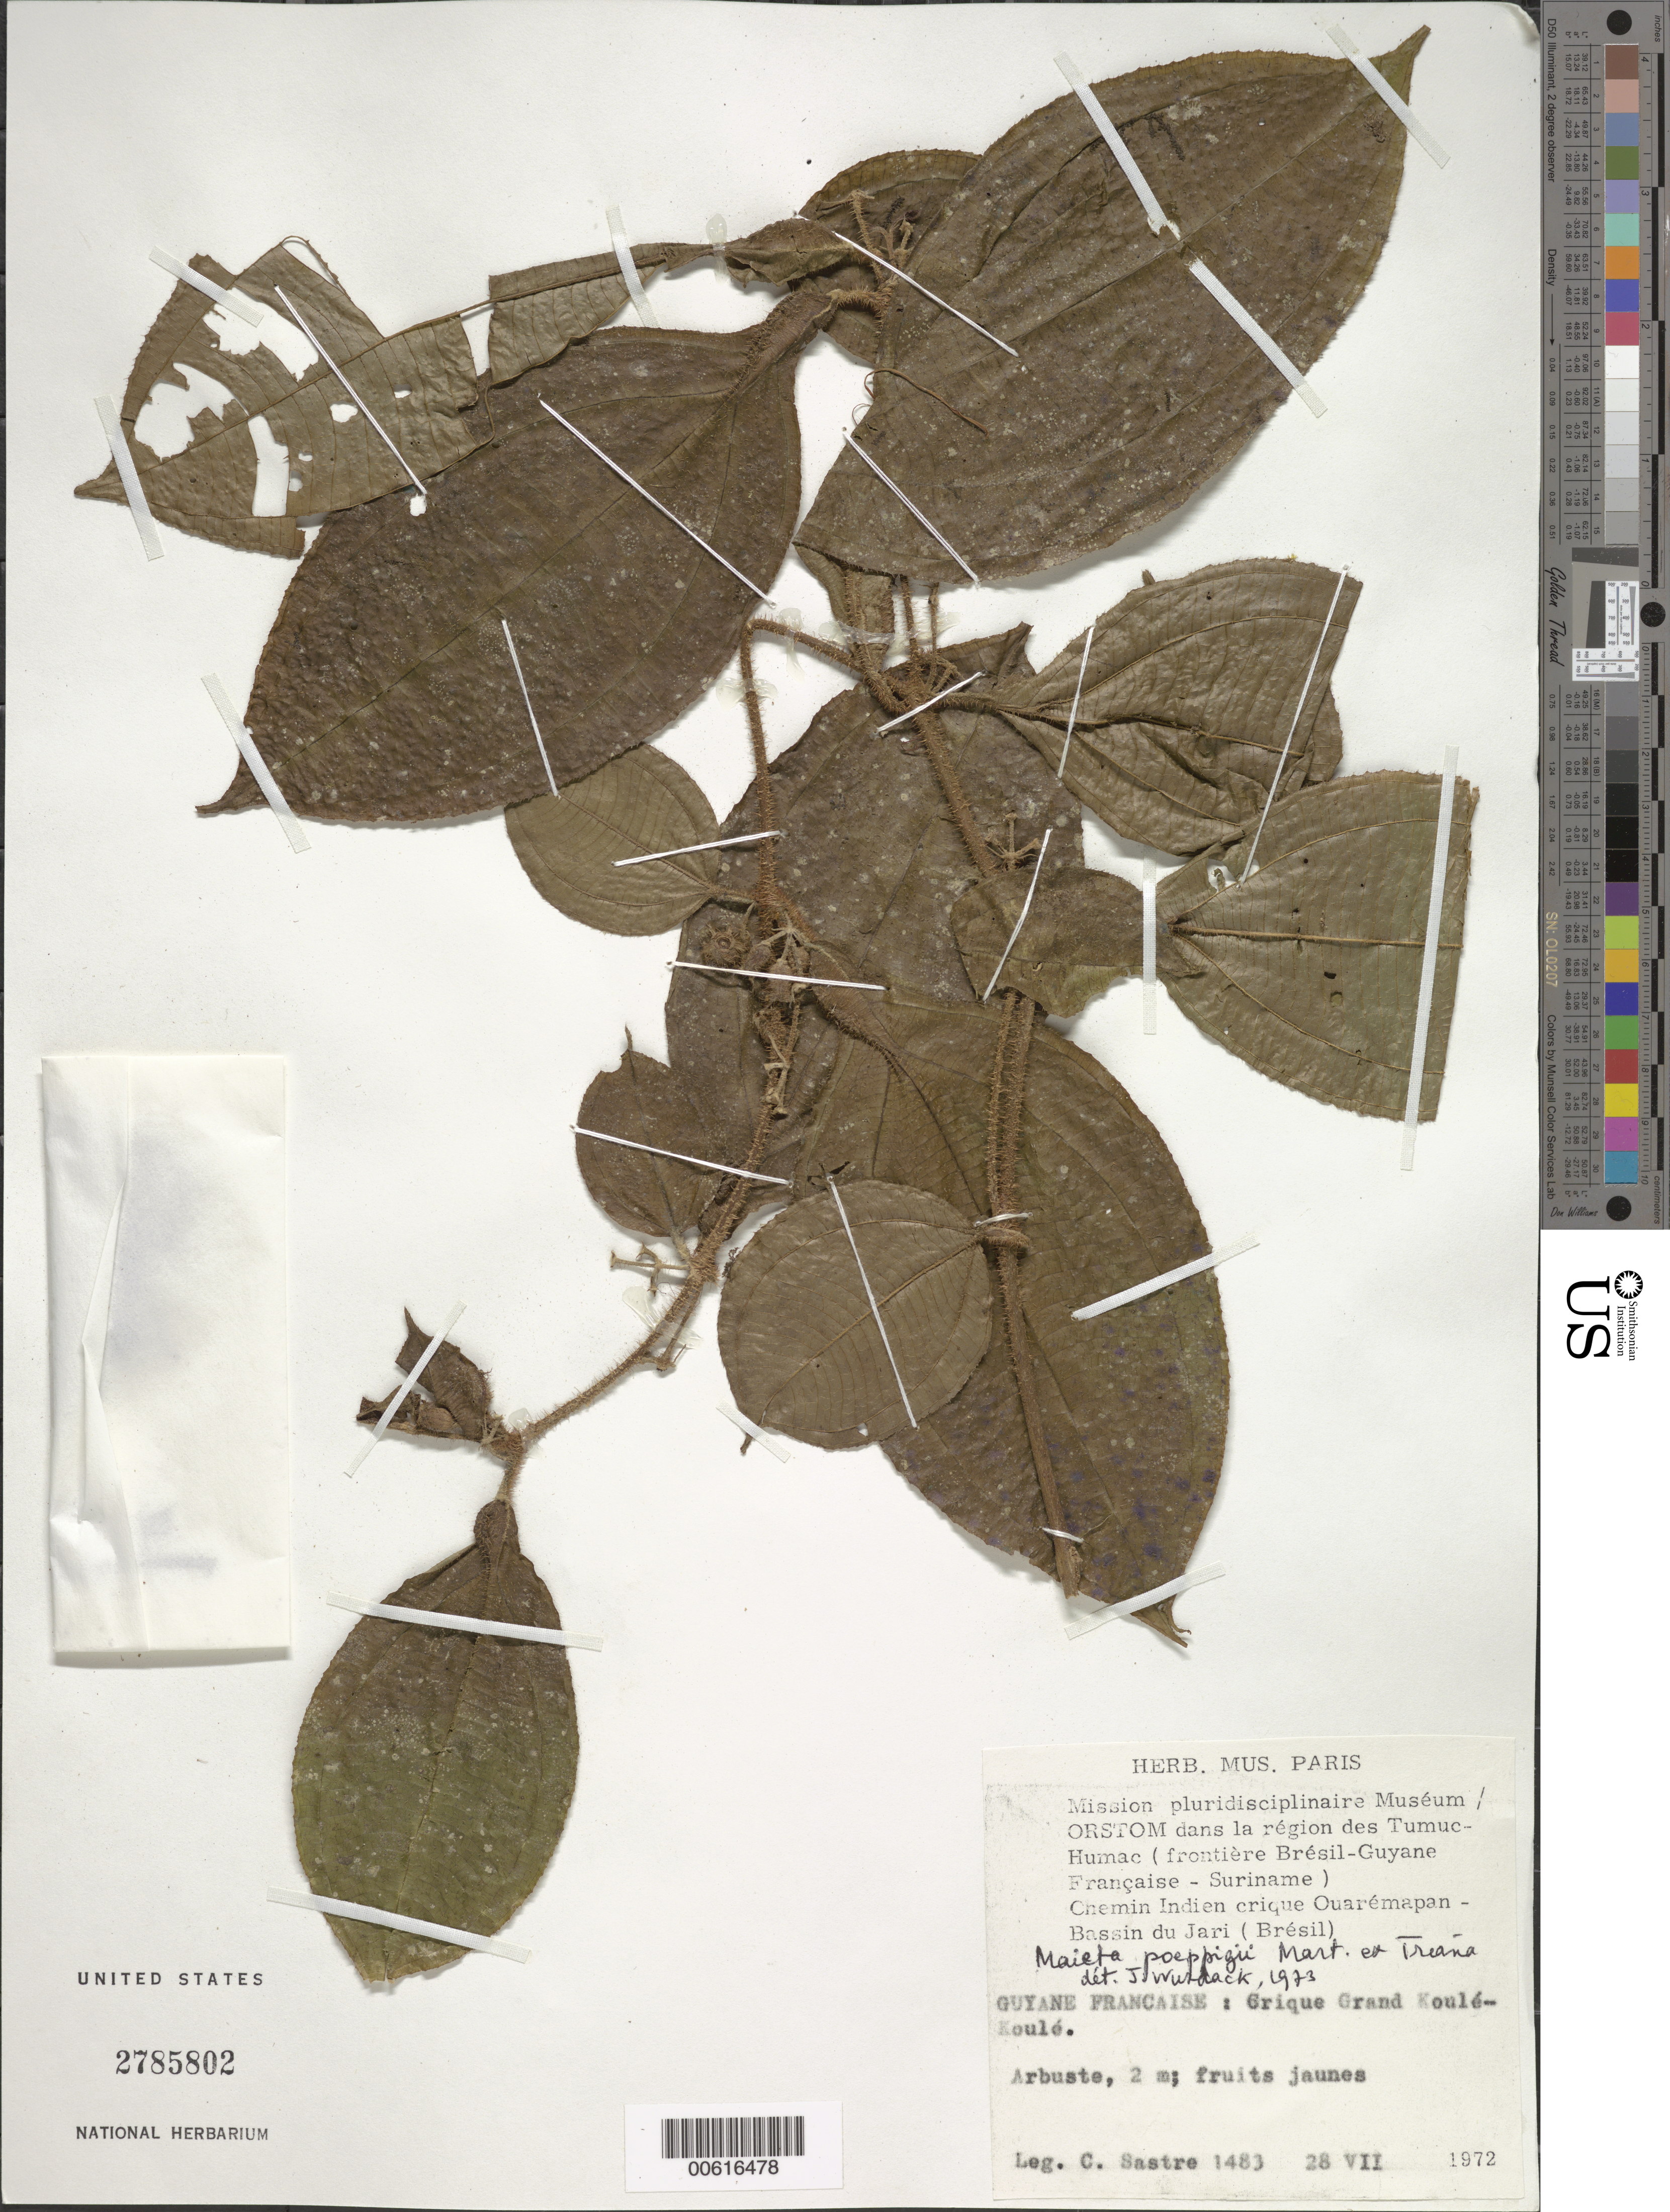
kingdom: Plantae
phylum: Tracheophyta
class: Magnoliopsida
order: Myrtales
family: Melastomataceae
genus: Maieta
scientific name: Maieta poeppigii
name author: Mart. ex Cogn.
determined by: Wurdack, John J., (US), US (UNITED STATES)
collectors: C. H. L. Sastre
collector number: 1483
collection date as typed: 28-Jul-72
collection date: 1972-07-28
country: Suriname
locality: Crique Grand Koulé-Koulé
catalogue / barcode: US 2785802